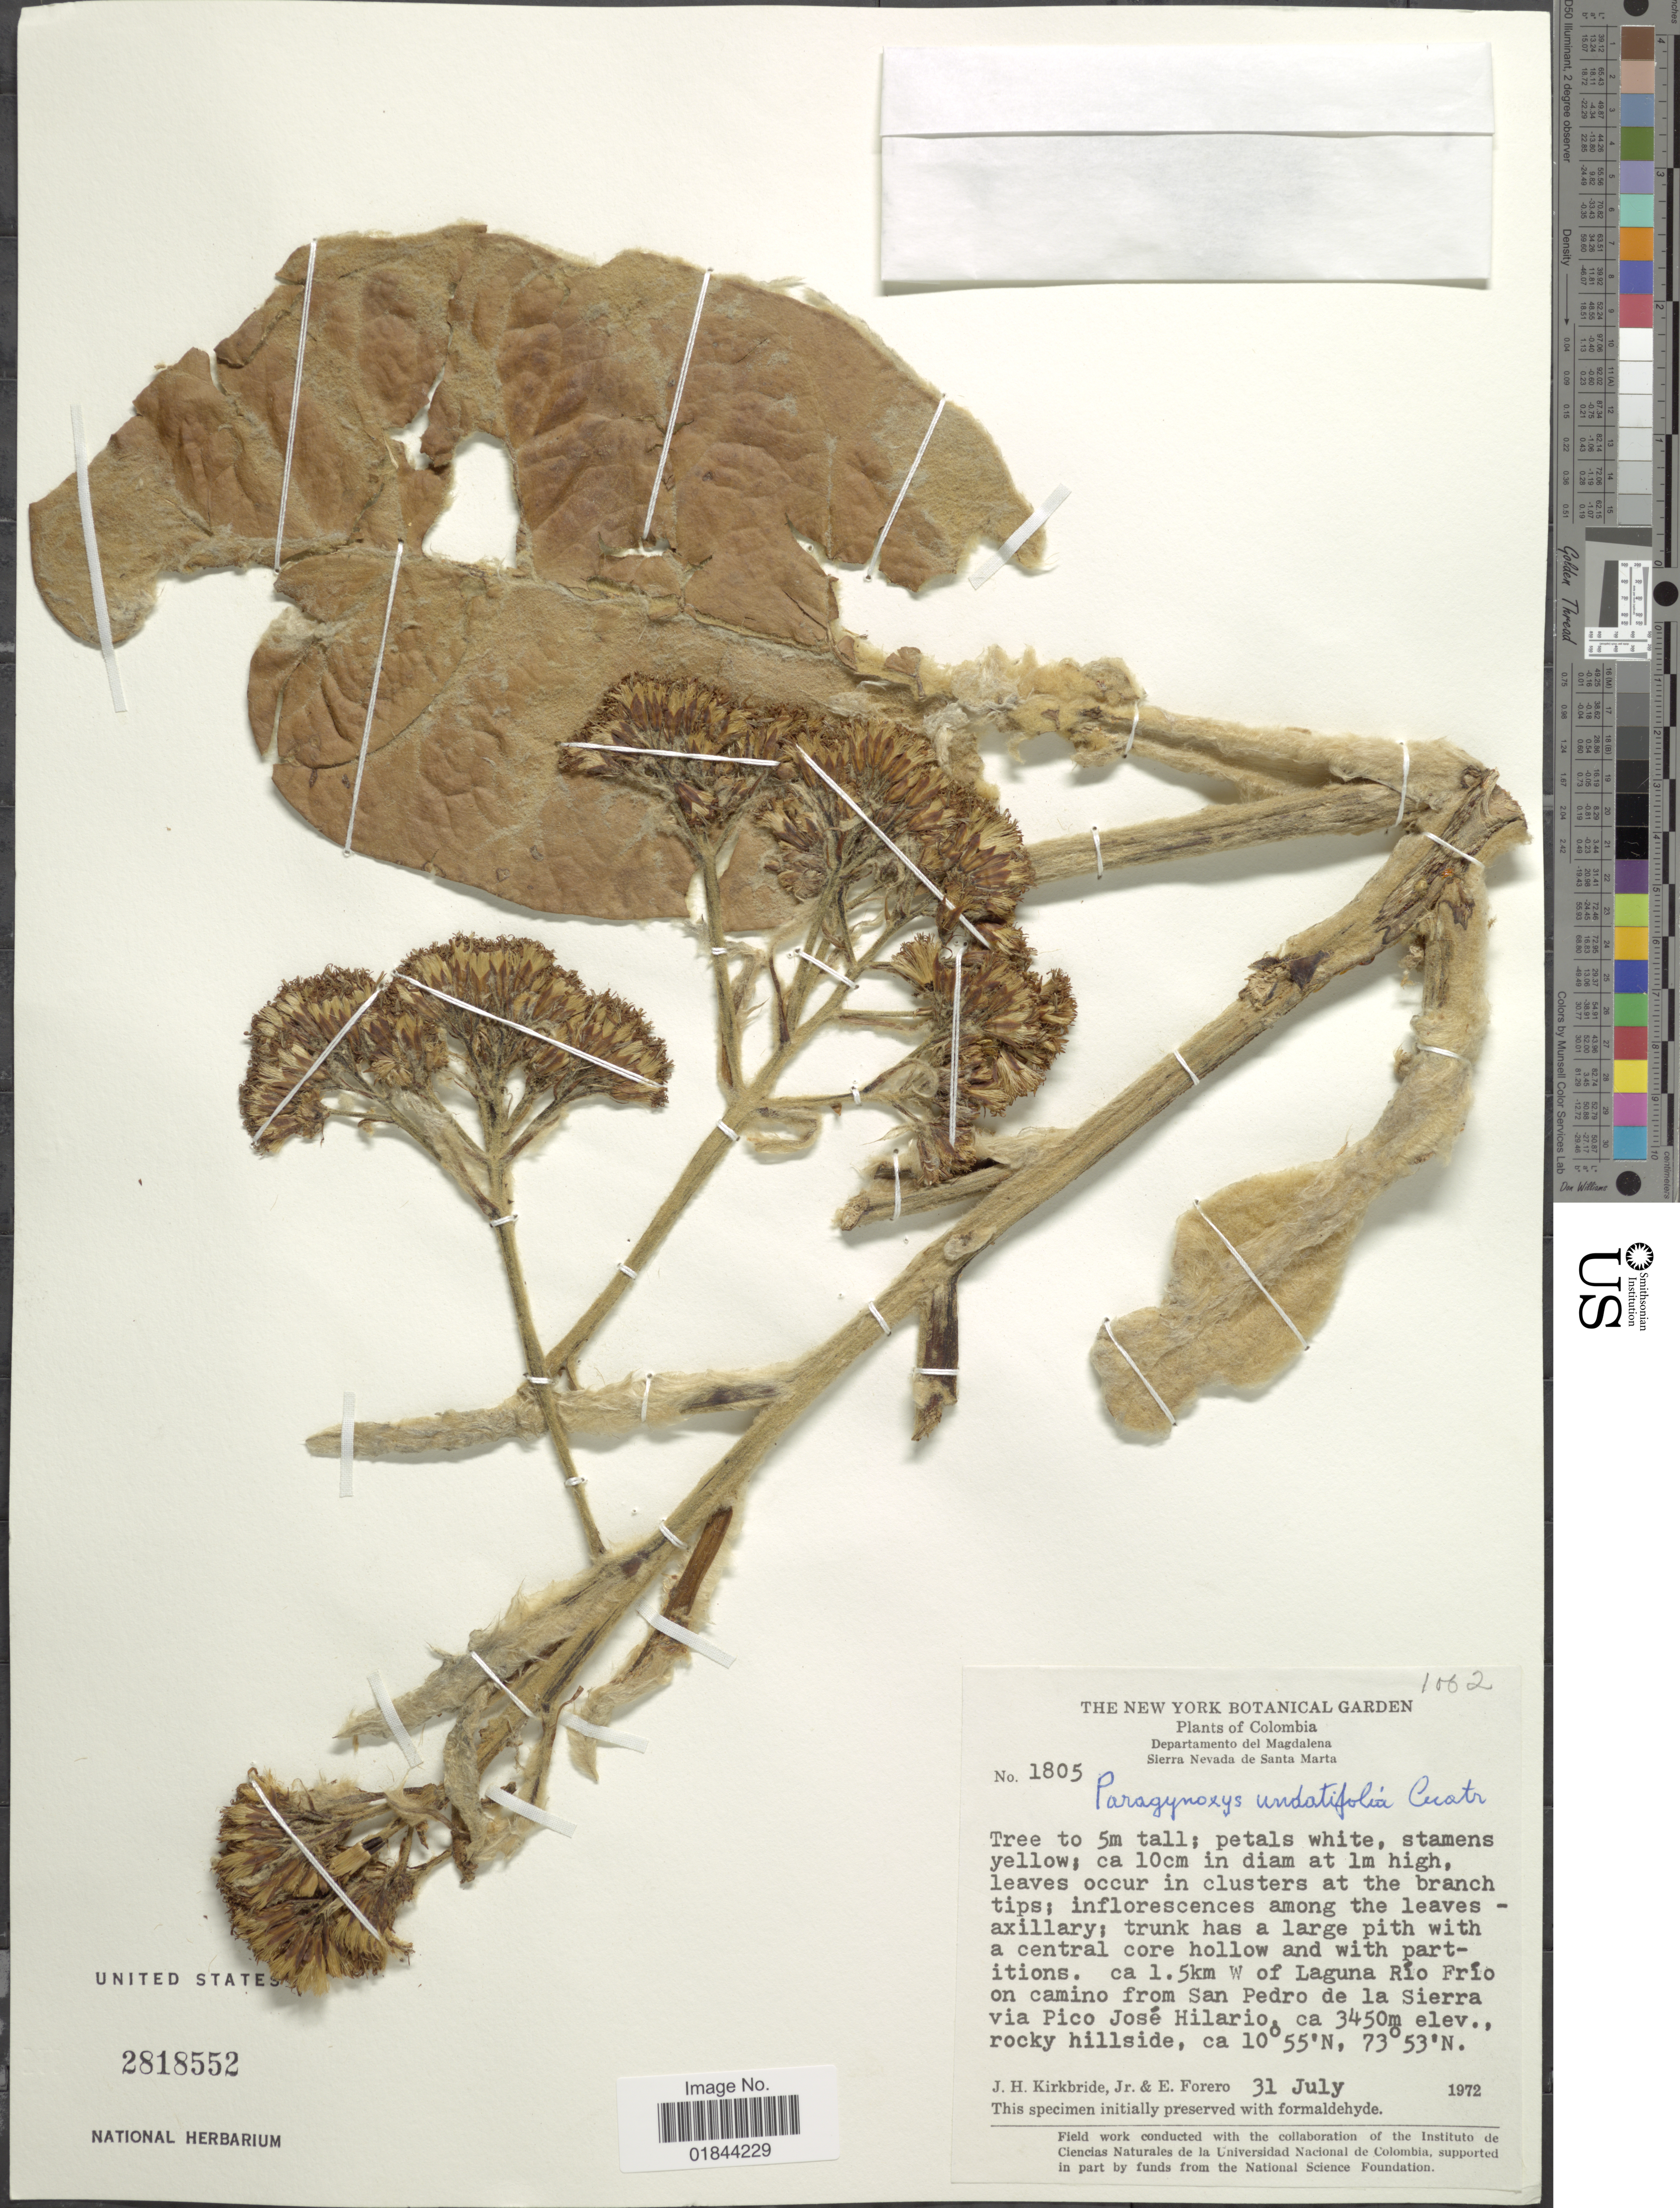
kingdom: Plantae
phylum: Tracheophyta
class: Magnoliopsida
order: Asterales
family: Asteraceae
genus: Paragynoxys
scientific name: Paragynoxys undatifolia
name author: Cuatrec.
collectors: J. H. Kirkbride & E. Forero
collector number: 1805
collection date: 1972-07-31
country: Colombia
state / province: Magdalena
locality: Sierra Nevada de Santa Marta: ca. 1.5 km W of Laguna Rio Frio on camino from San Pedro de la Sierra via Pico Jose Hilario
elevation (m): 3450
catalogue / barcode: US 2818552